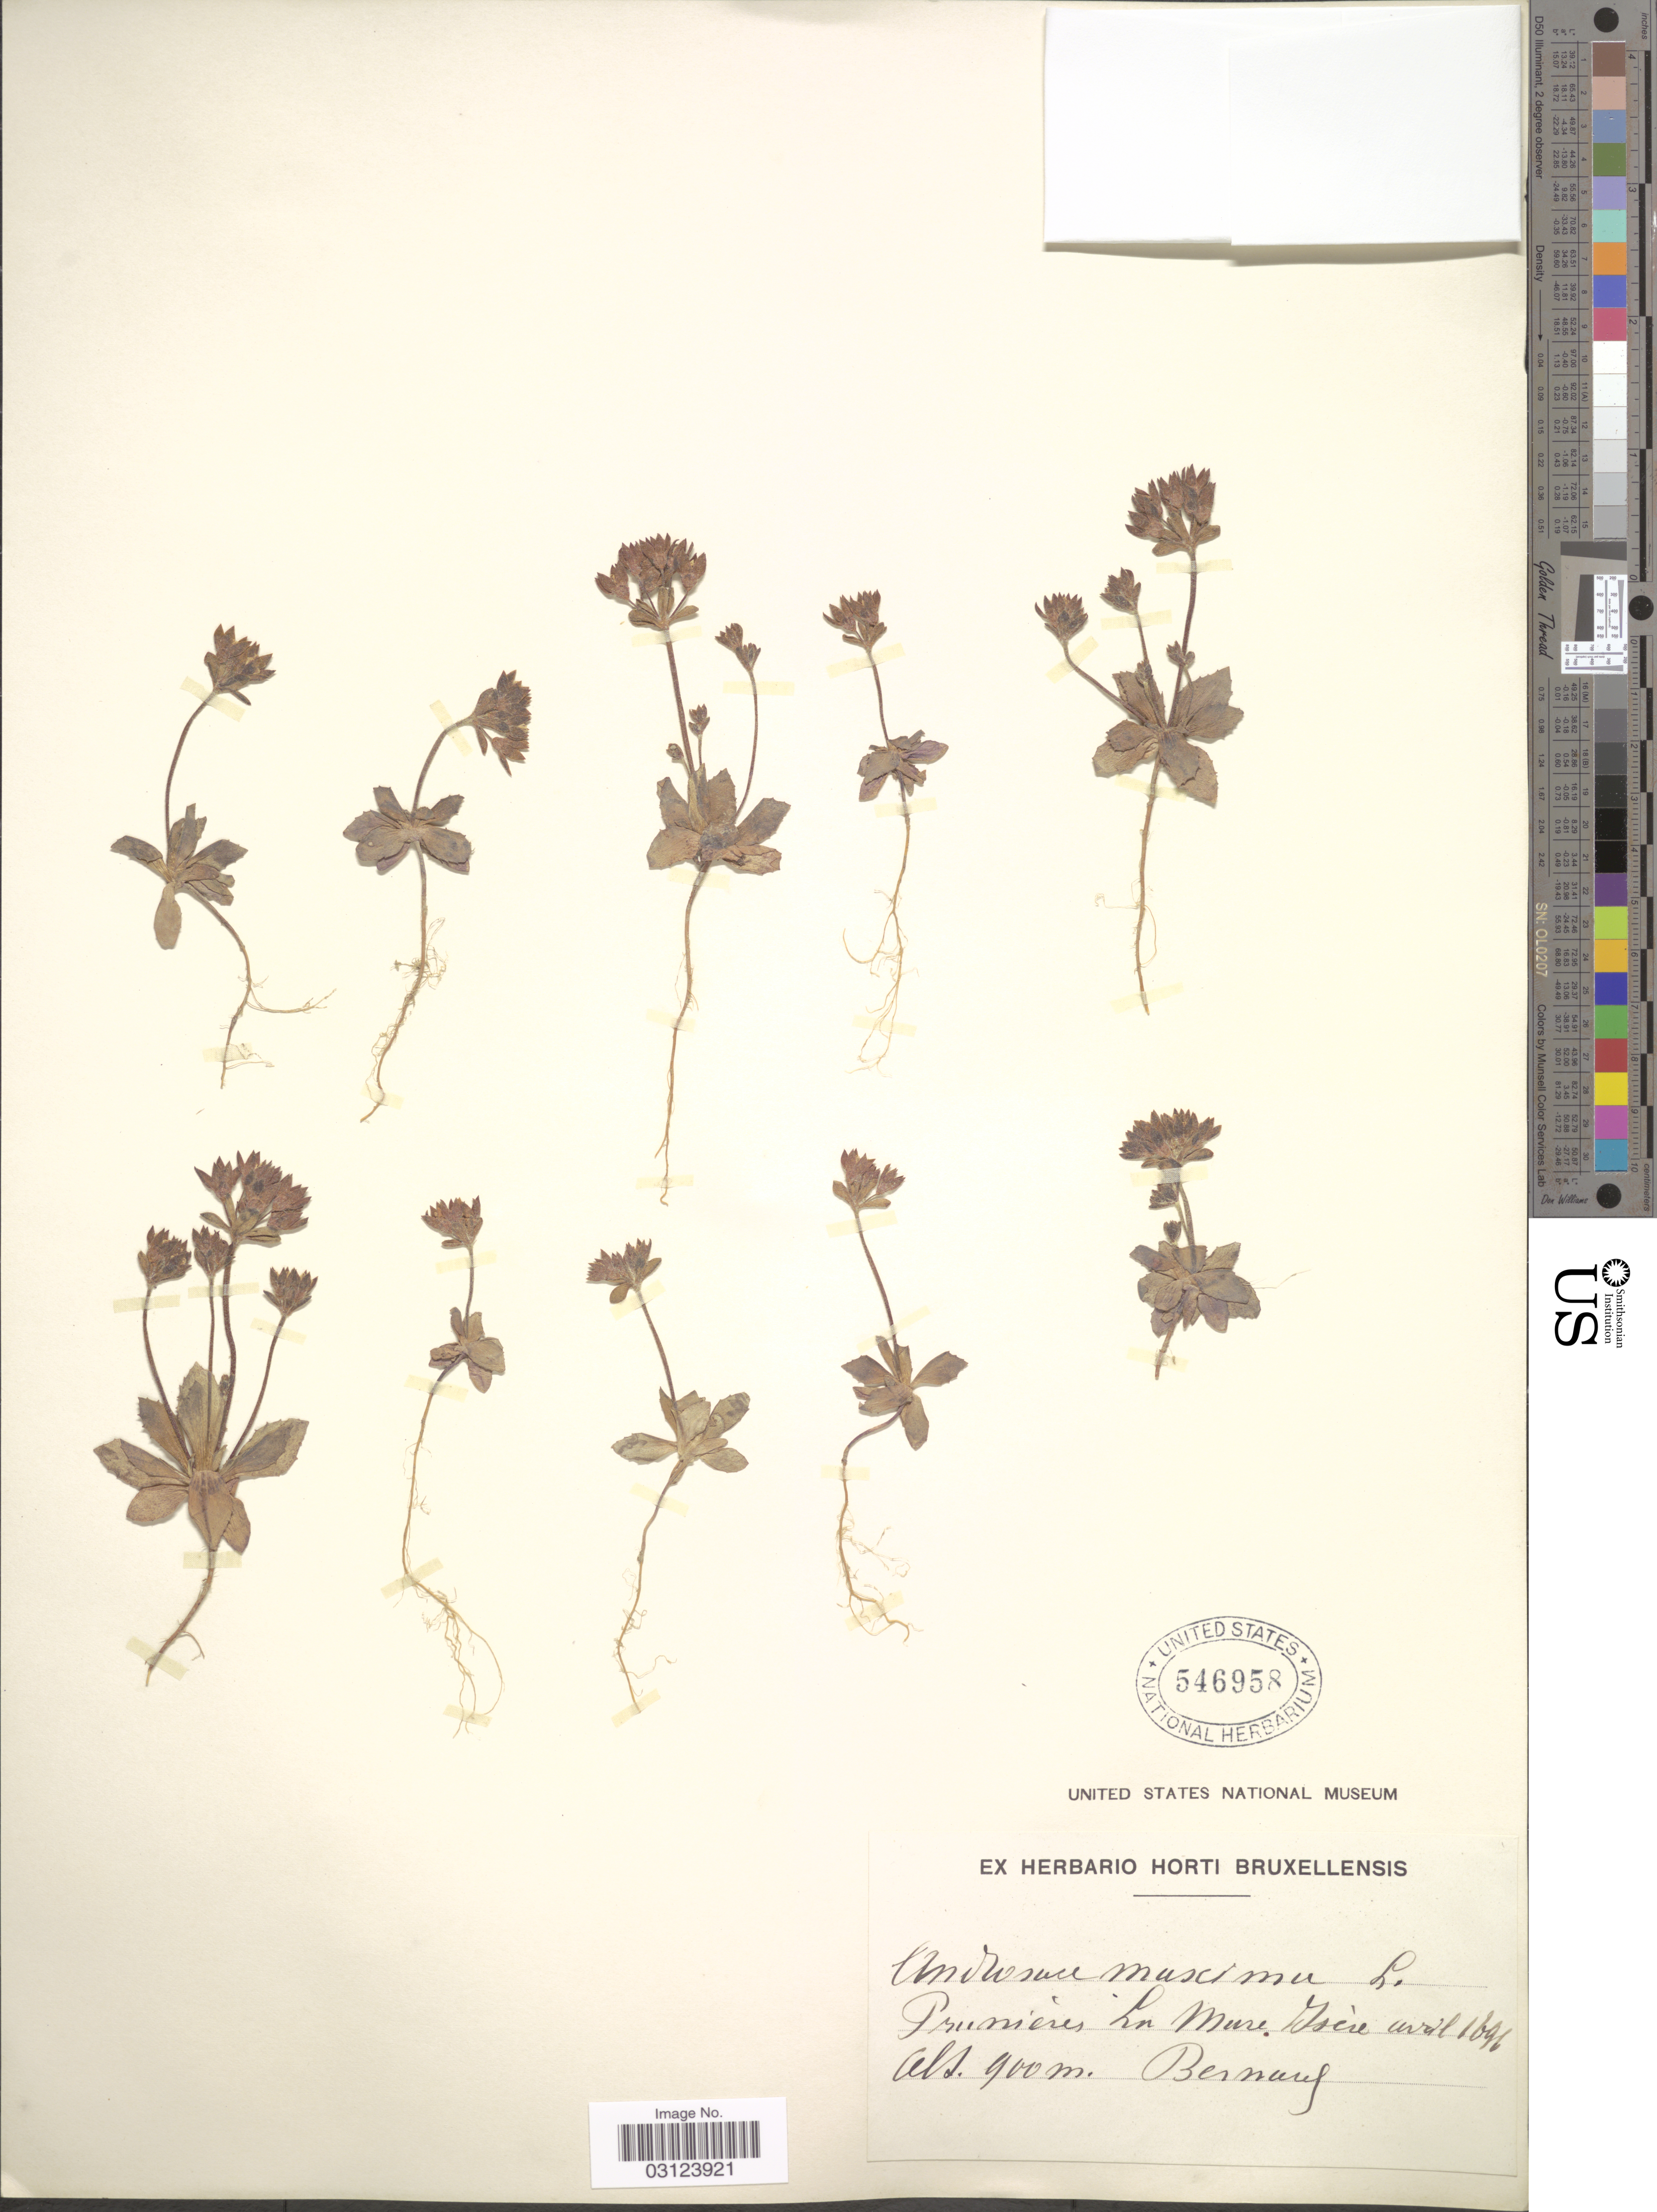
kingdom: Plantae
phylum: Tracheophyta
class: Magnoliopsida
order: Ericales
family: Primulaceae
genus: Androsace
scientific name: Androsace maxima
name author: L.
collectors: -. Bernard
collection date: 1896-04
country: France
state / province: Auvergne-Rhône-Alpes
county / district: Isère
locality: Prunierés La Mure Isère.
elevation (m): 900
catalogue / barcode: US 546958